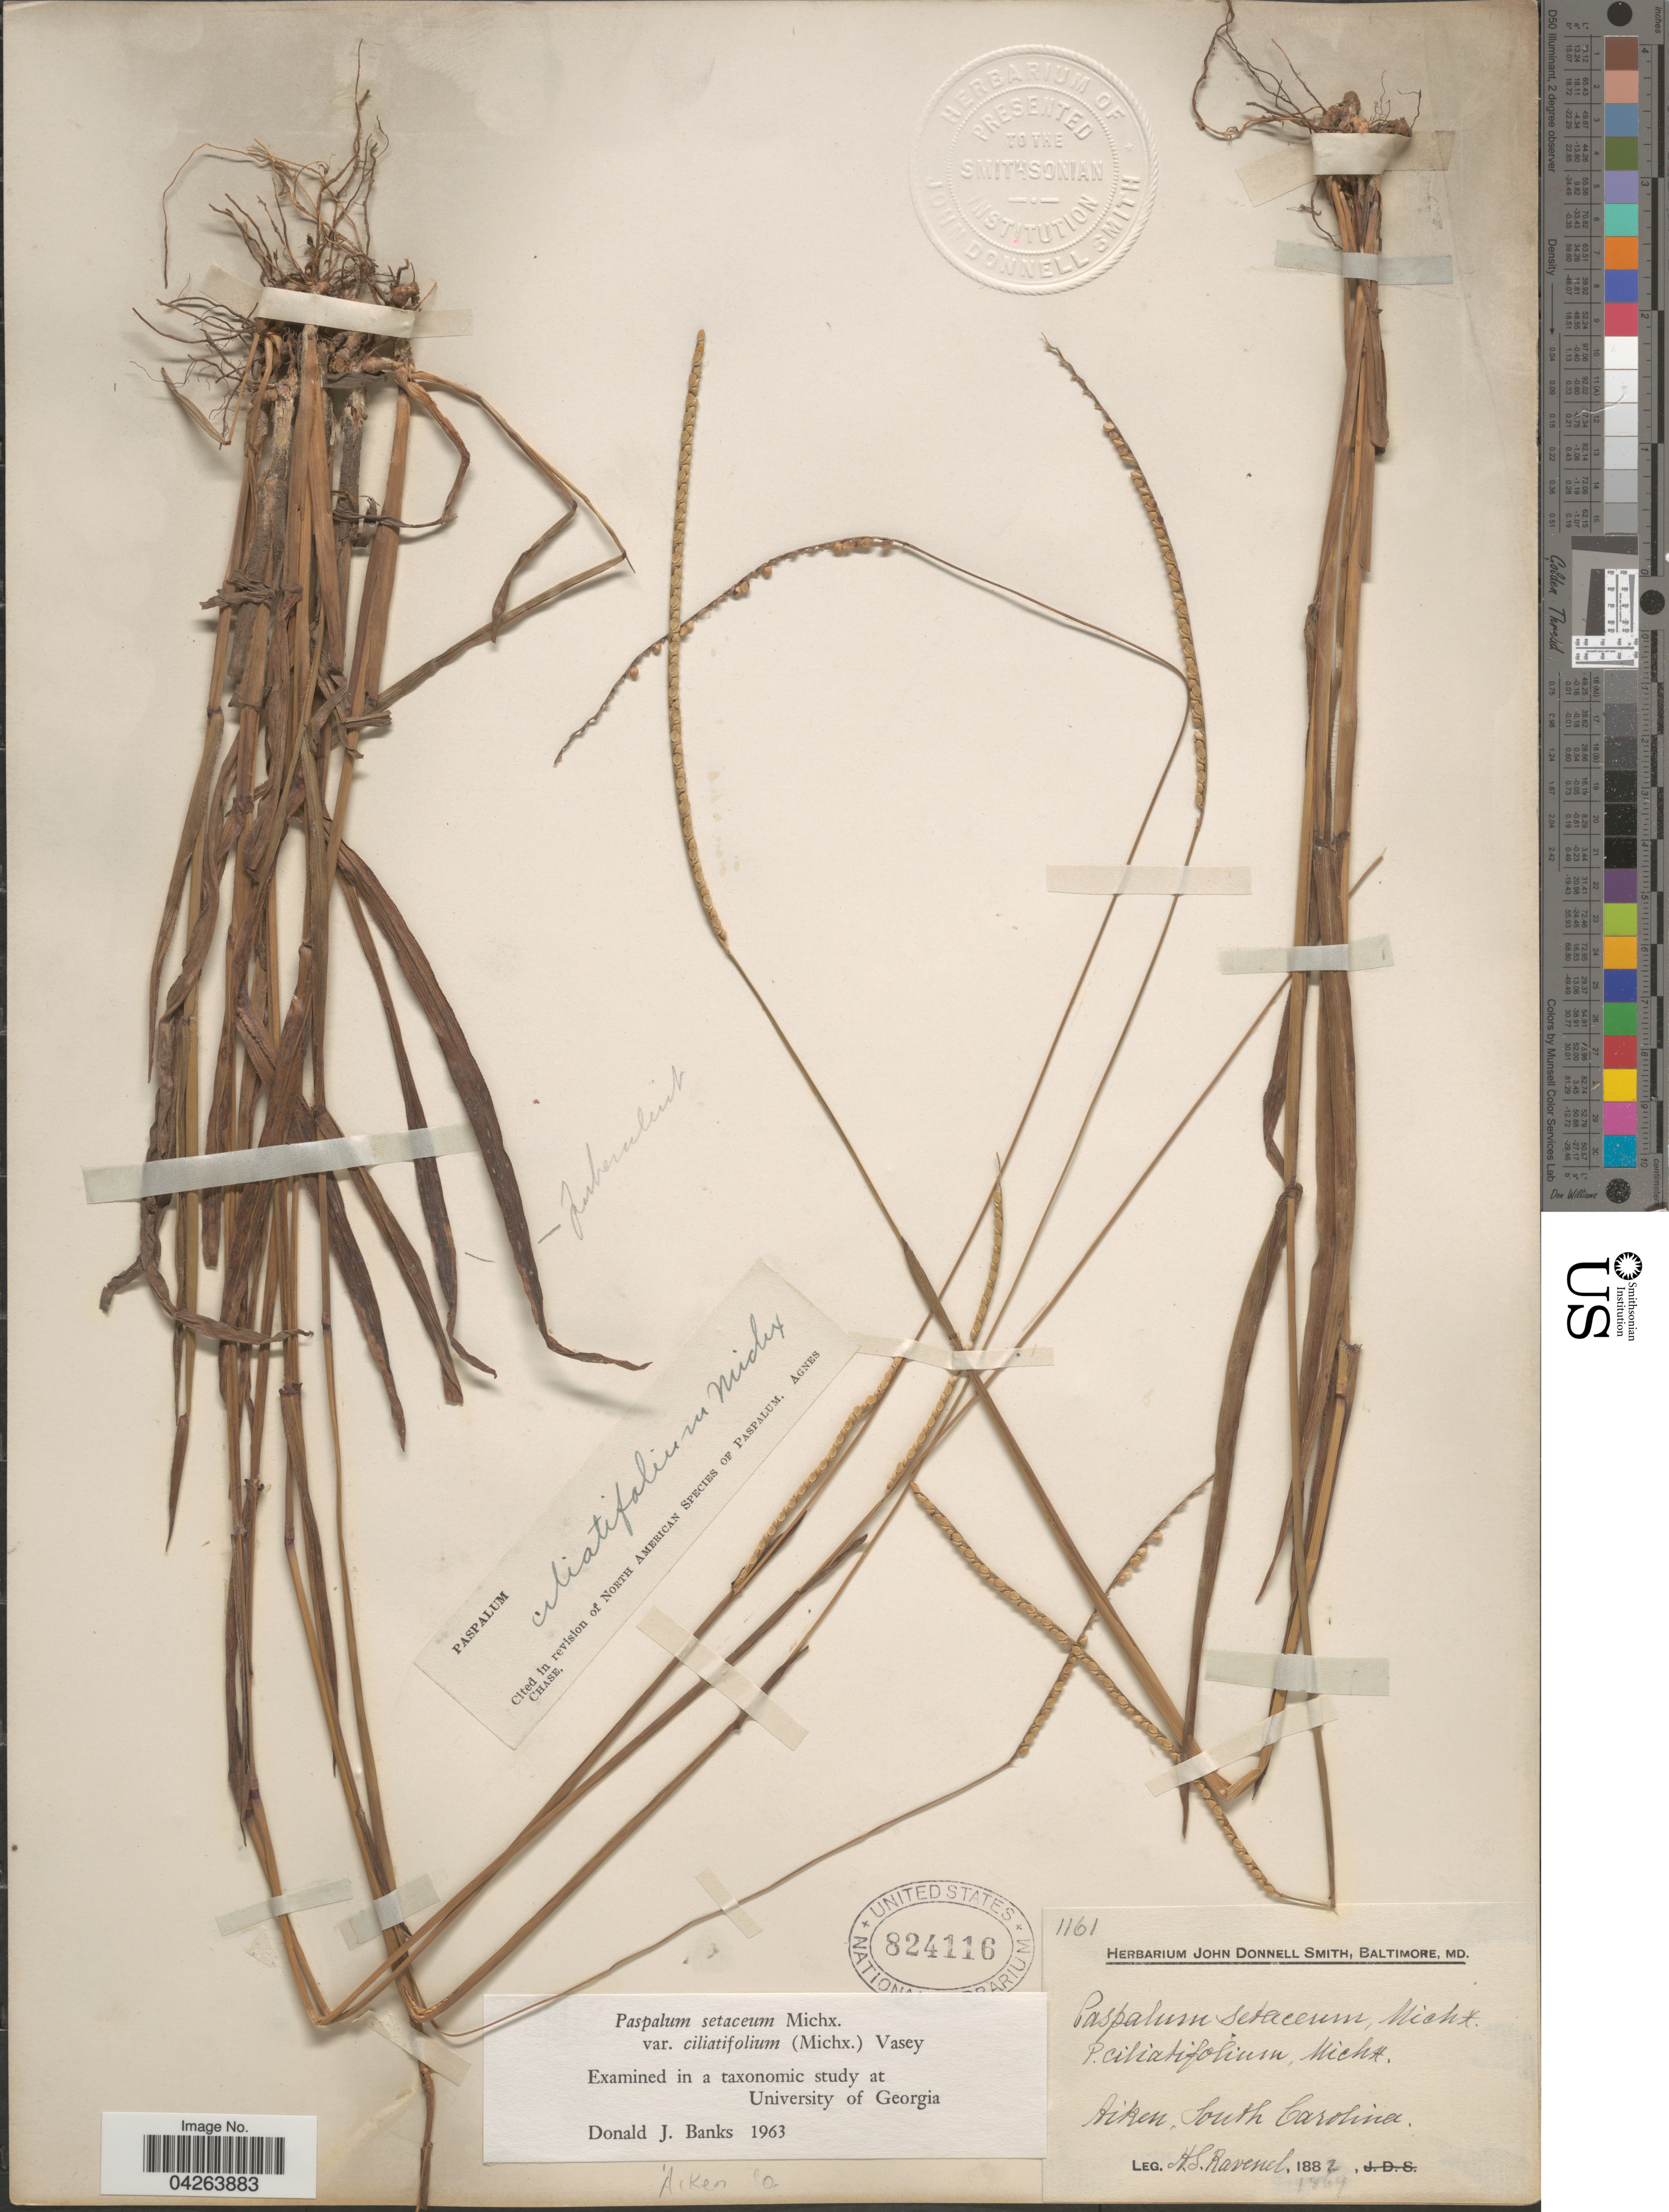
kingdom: Plantae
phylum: Tracheophyta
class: Liliopsida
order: Poales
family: Poaceae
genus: Paspalum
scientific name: Paspalum setaceum var. ciliatifolium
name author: (Michx.) Vasey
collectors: H. Ravenel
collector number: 1161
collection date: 1882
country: United States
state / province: South Carolina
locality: Aiken. Aiken Co.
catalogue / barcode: US 824116